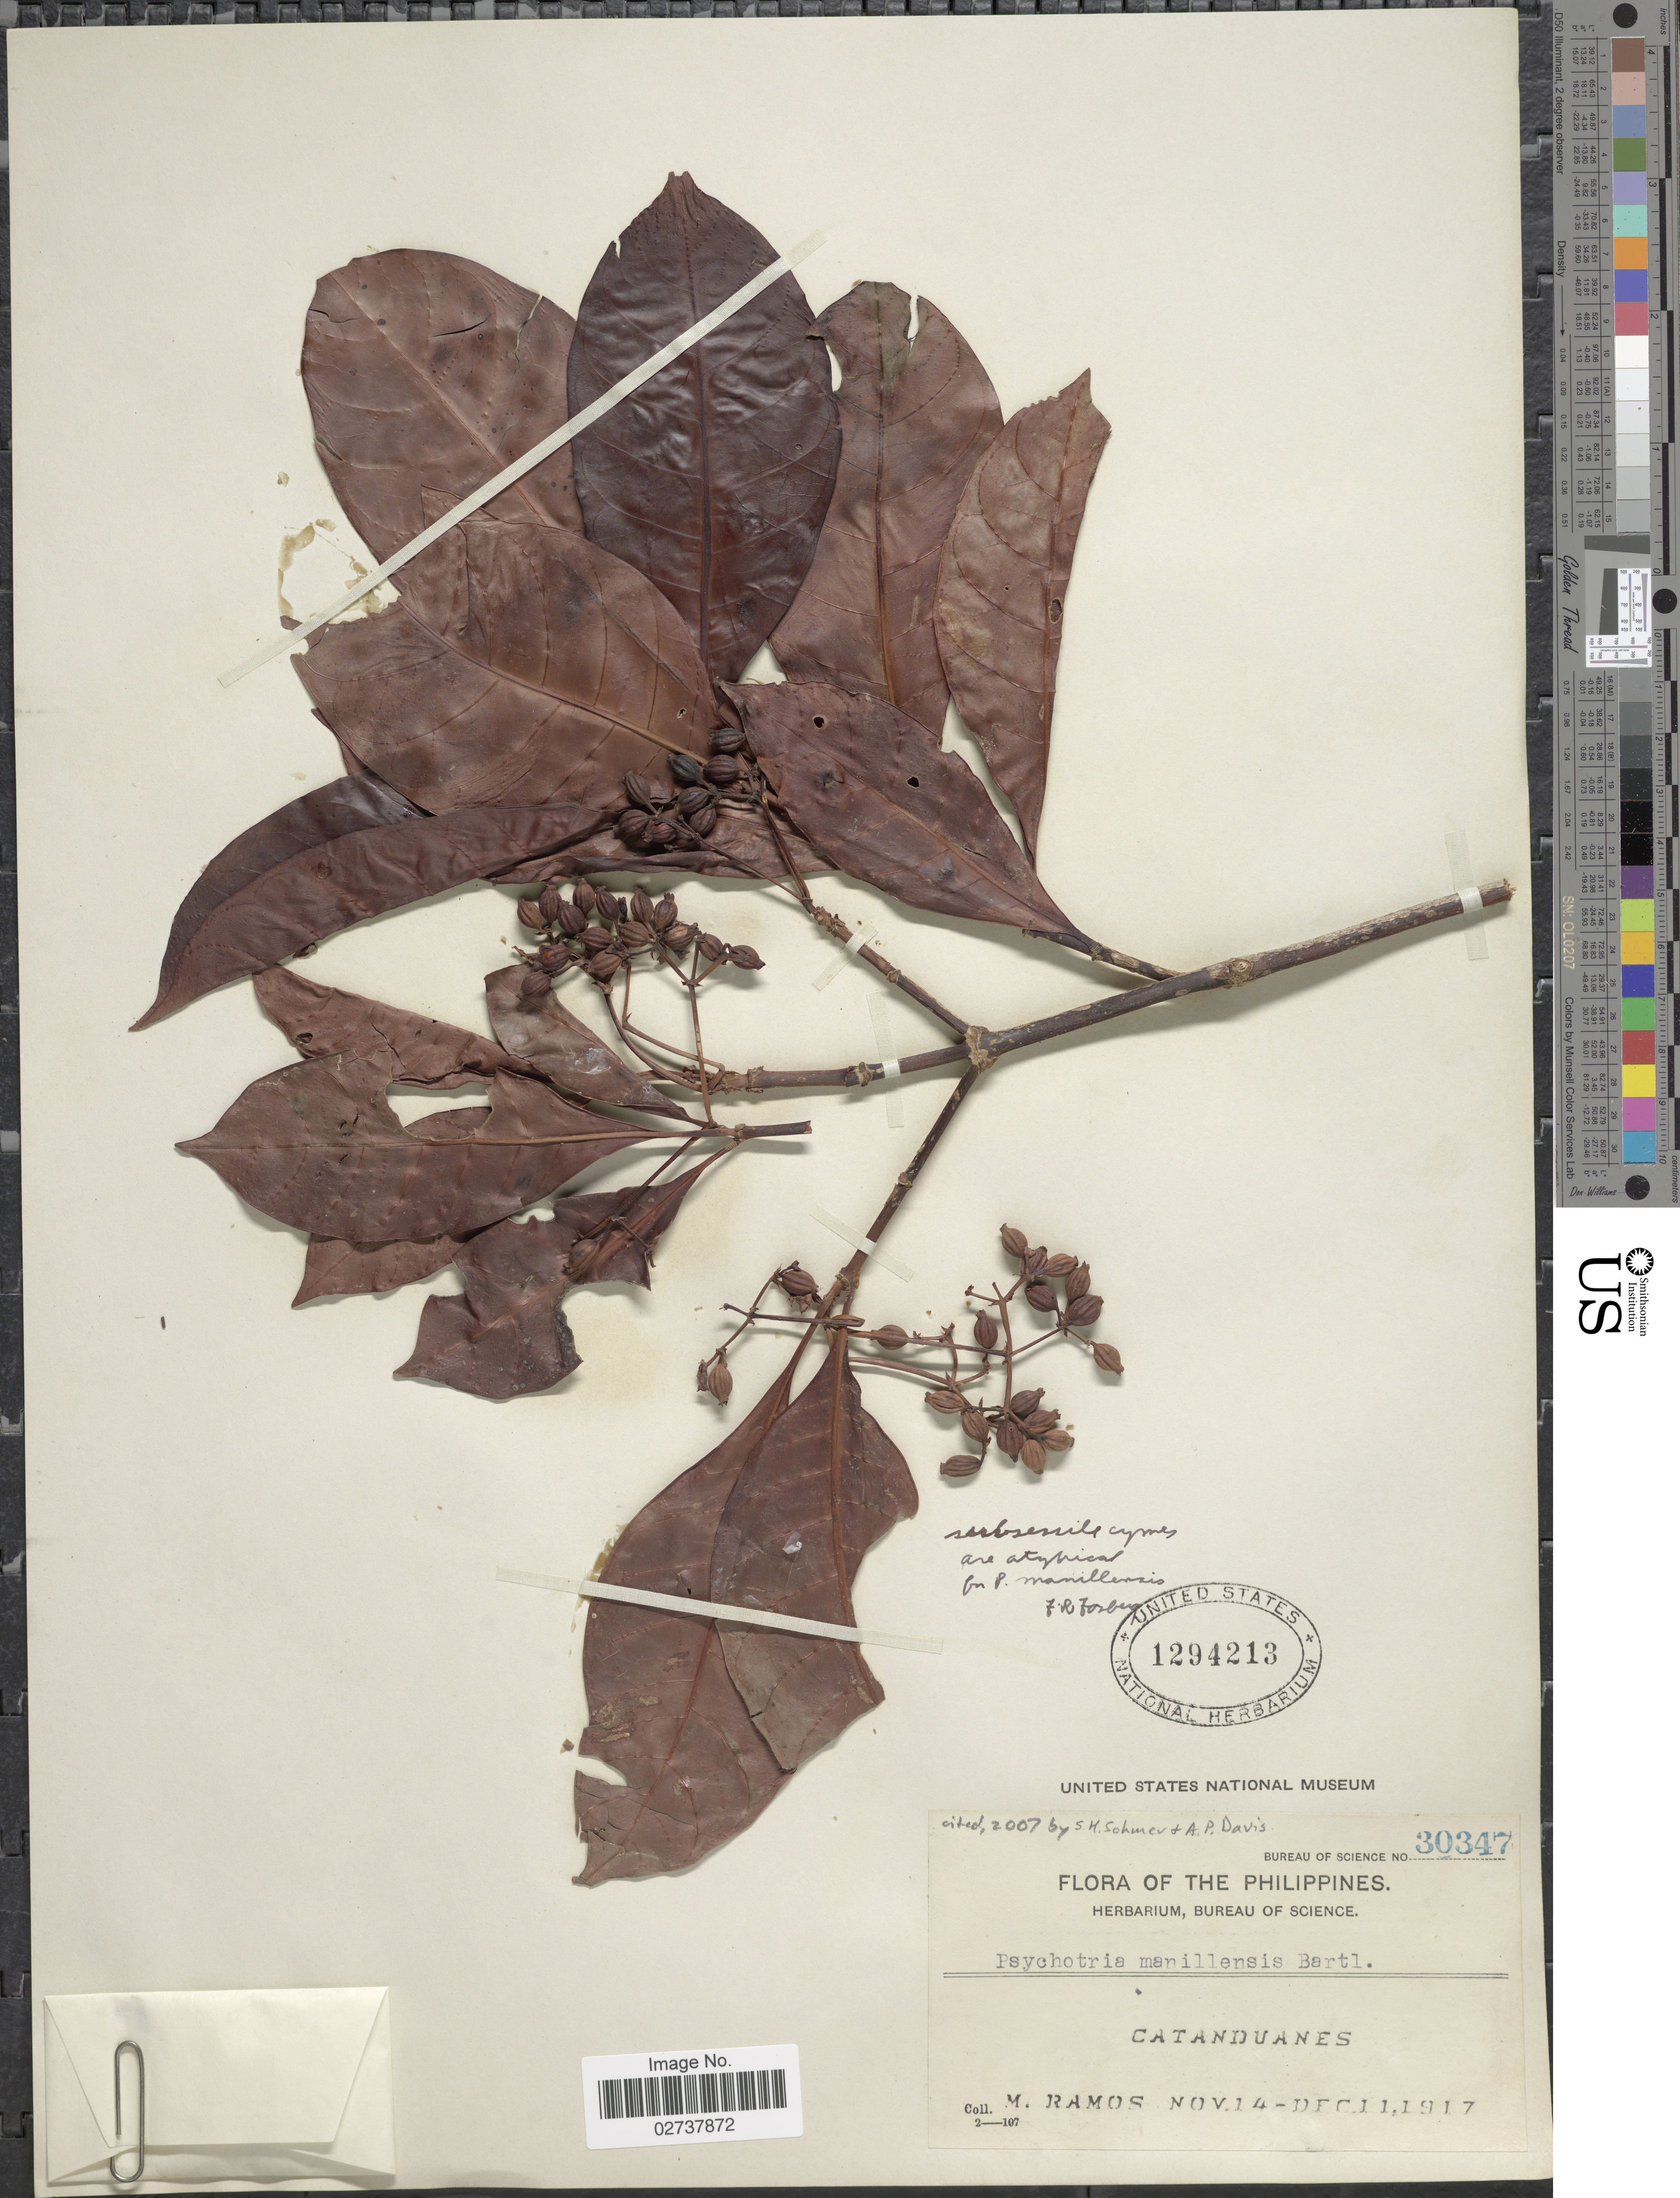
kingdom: Plantae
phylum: Tracheophyta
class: Magnoliopsida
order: Gentianales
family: Rubiaceae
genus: Psychotria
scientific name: Psychotria manillensis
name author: Bartl. ex DC.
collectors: M. Ramos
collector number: Bureau of Science 30347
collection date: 1917-11-14/1917-12-11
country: Philippines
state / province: Bicol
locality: Catanduanes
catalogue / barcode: US 1294213